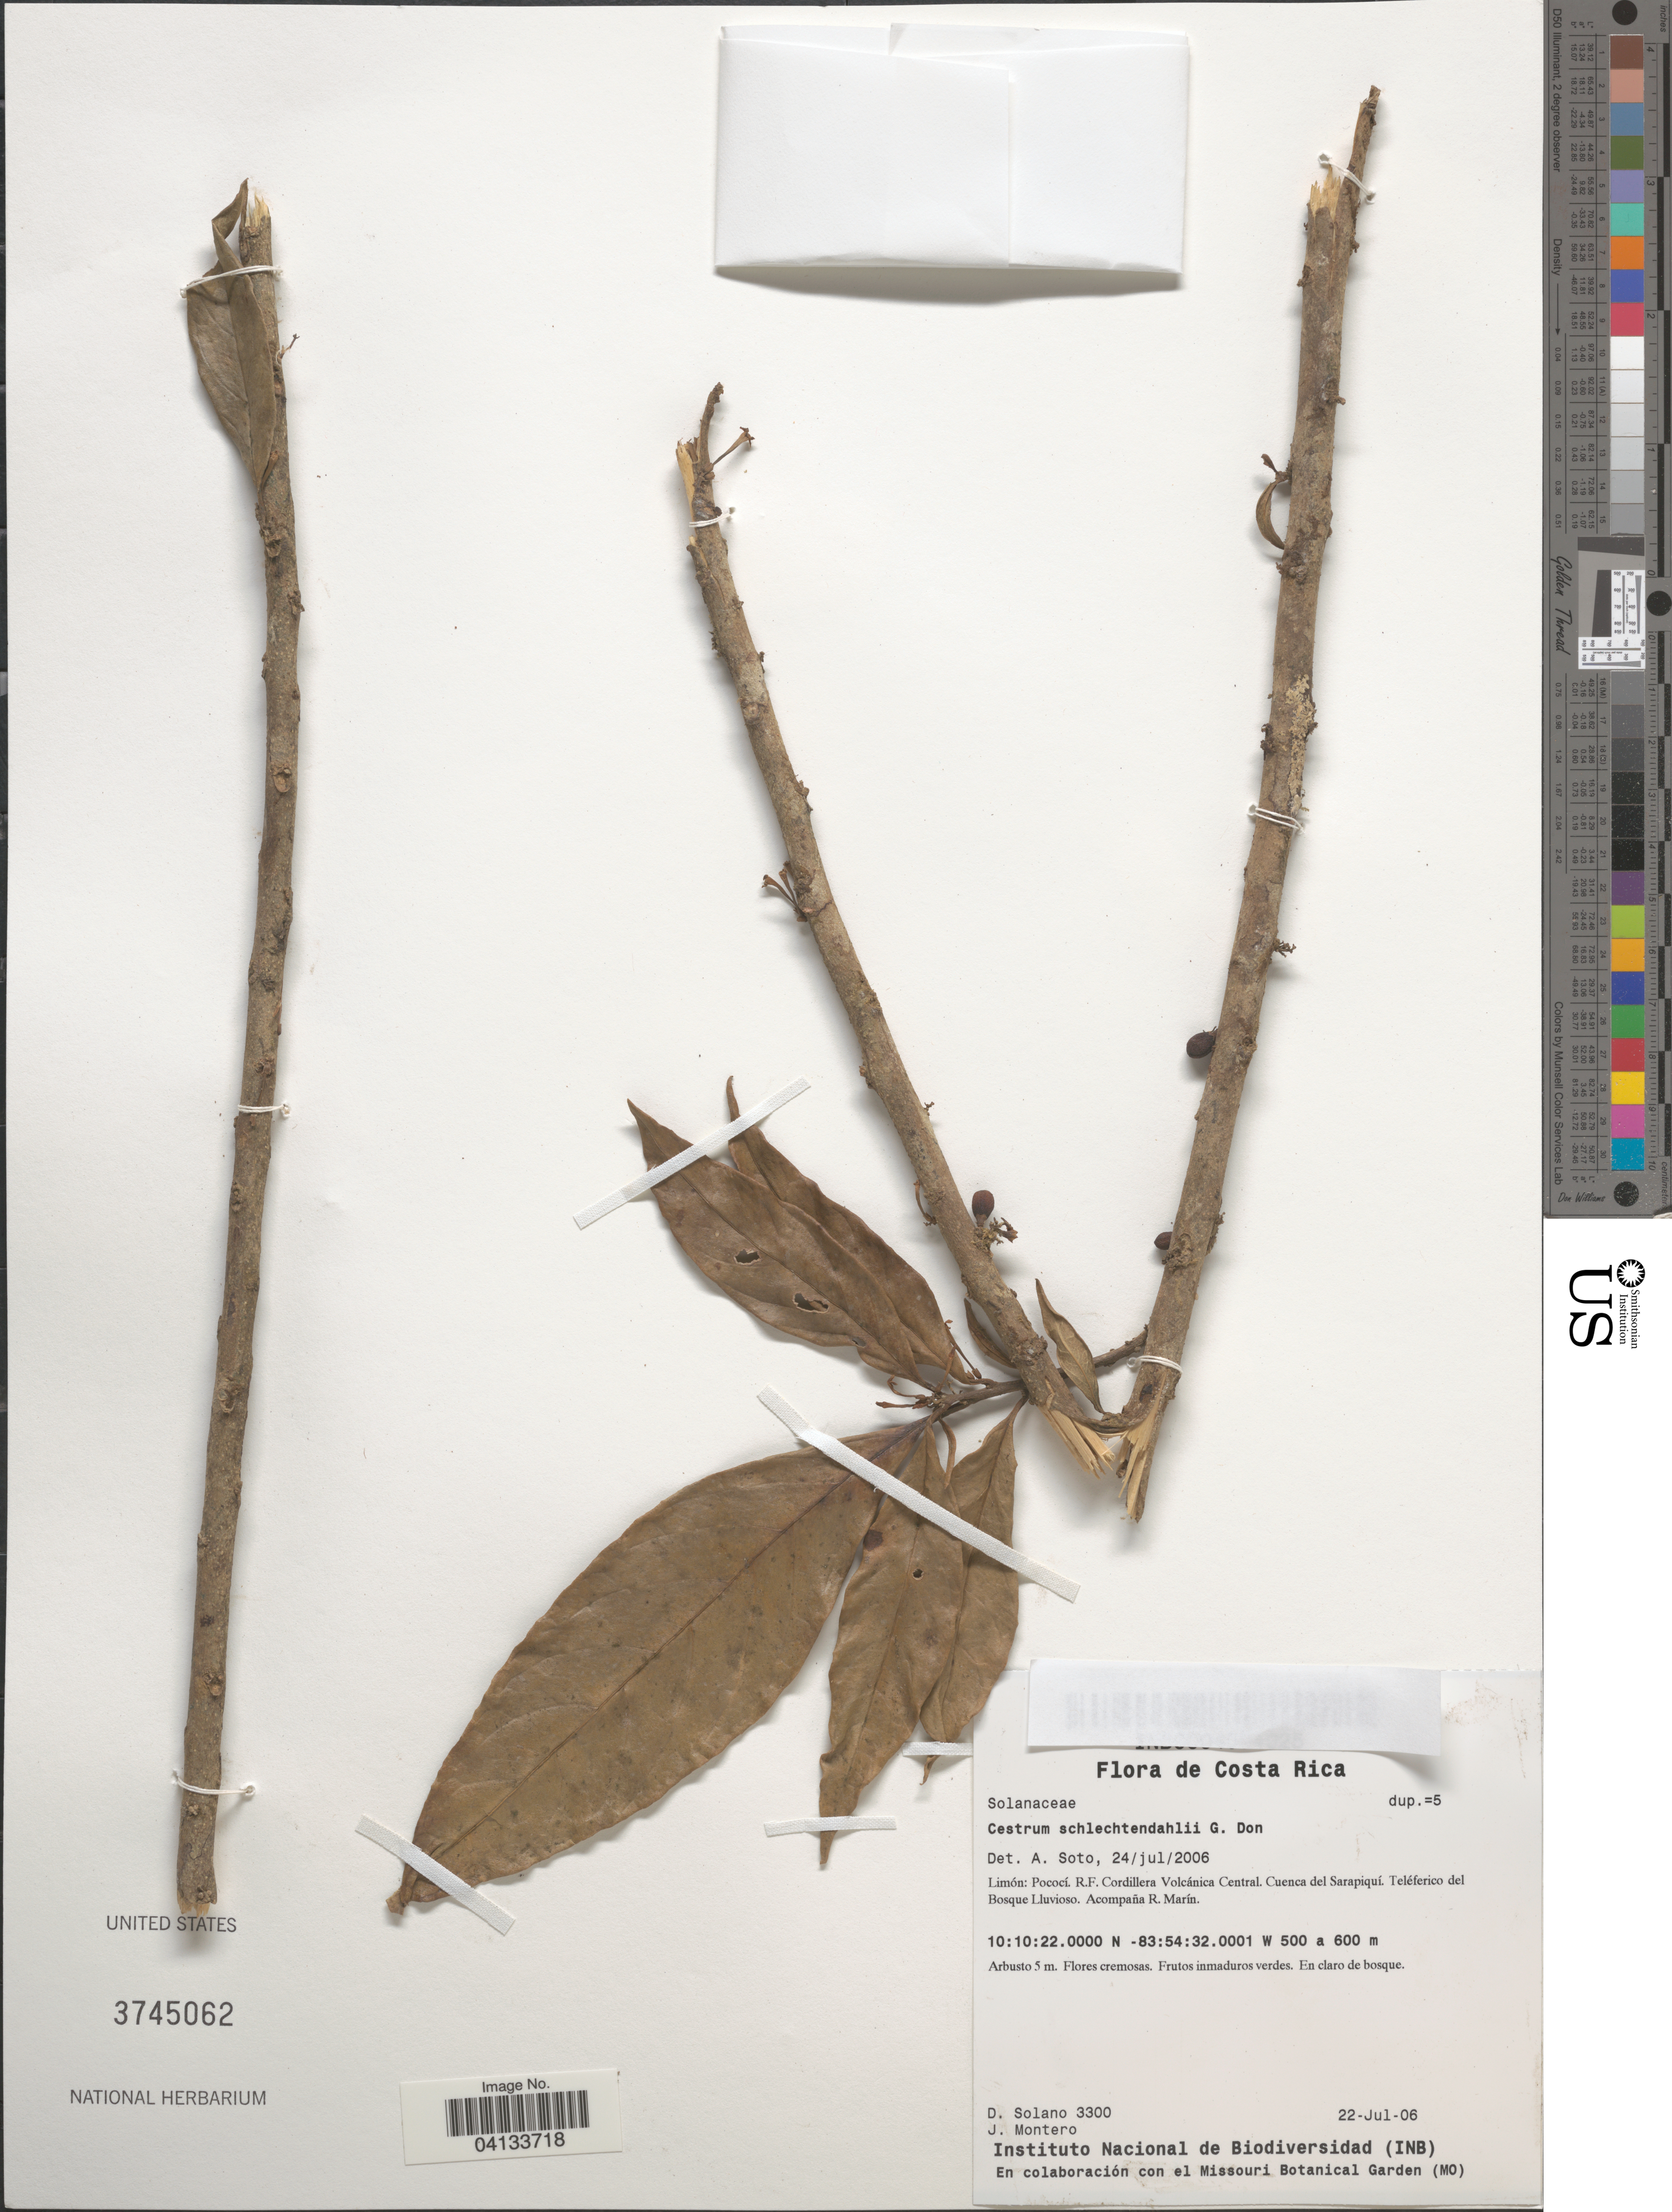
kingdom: Plantae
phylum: Tracheophyta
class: Magnoliopsida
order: Solanales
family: Solanaceae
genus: Cestrum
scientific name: Cestrum schlechtendahlii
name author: G. Don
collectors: D. Solano & J. Montero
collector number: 3300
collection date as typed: Transcribed d/m/y: 22/7/6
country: Costa Rica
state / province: Limón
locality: Pococí. R.F. Cordillera Volcánica Central. Cuenca del Sarapiquí. Teléferico del Bosque Lluvioso.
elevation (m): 500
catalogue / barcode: US 3745062